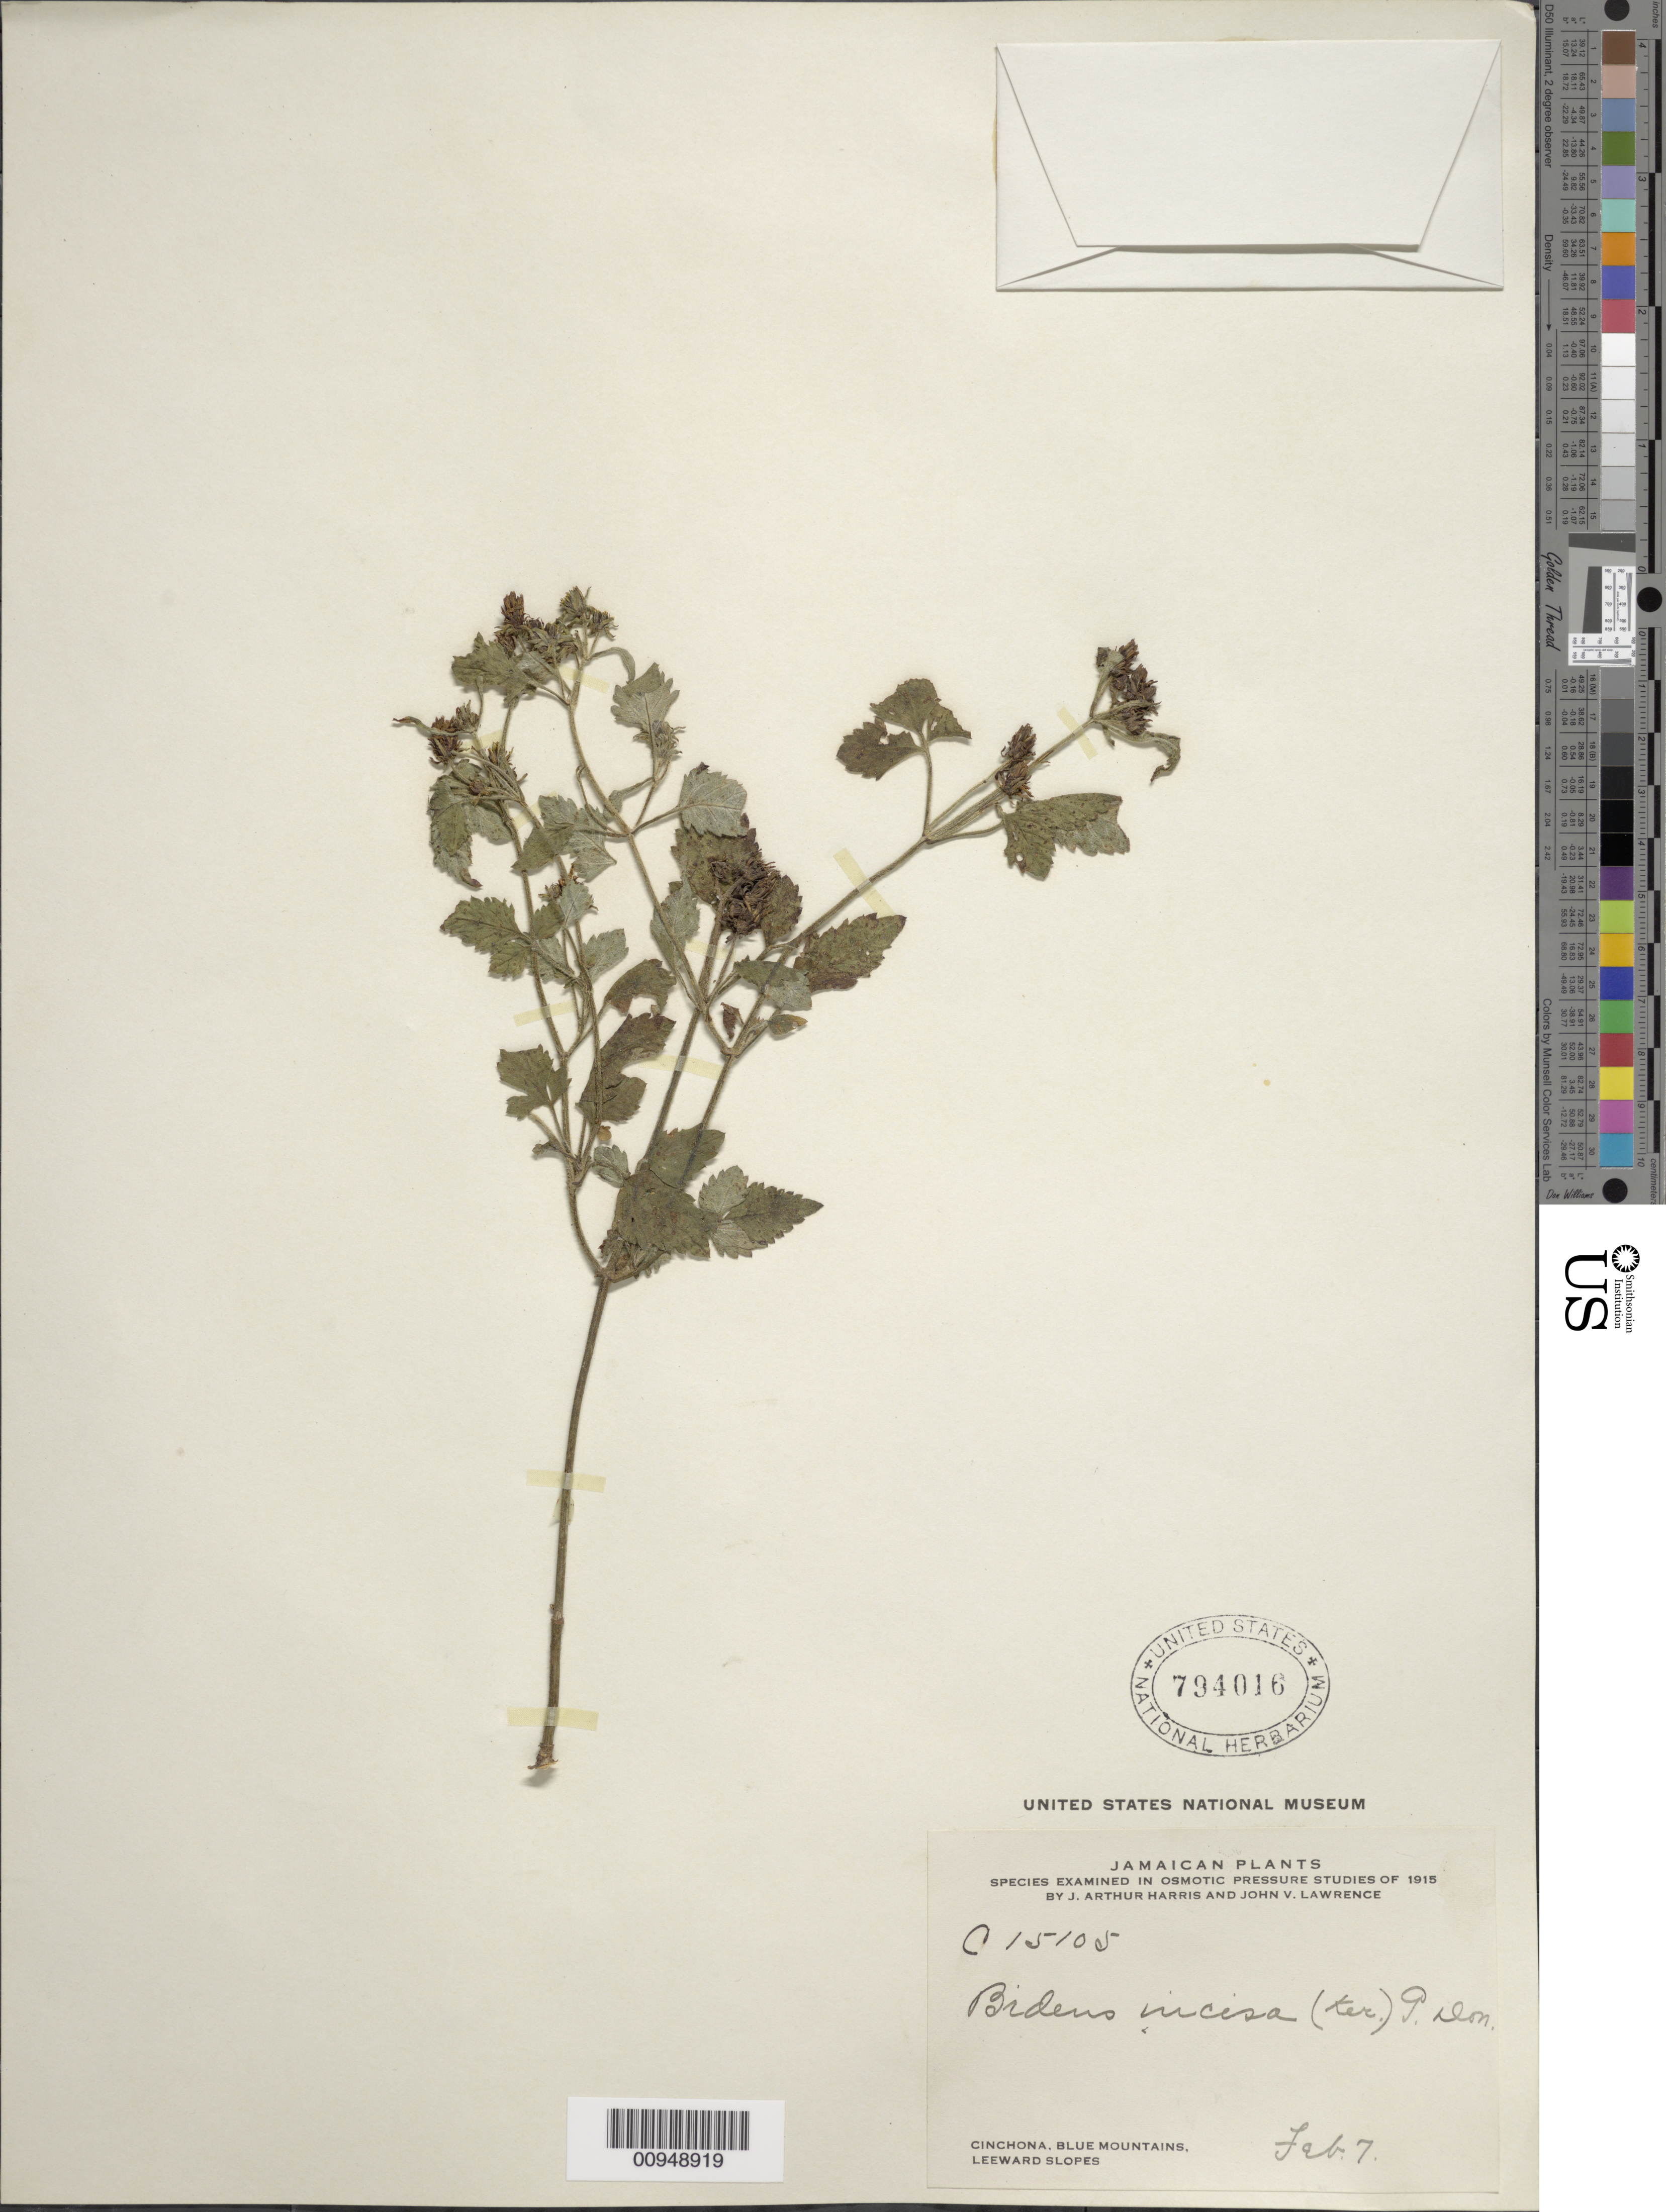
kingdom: Plantae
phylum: Tracheophyta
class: Magnoliopsida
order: Asterales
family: Asteraceae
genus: Bidens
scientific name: Bidens reptans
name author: (L.) G. Don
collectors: J. A. Harris & J. Lawrence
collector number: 15105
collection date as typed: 07 Feb 1915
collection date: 1915-02-07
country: Jamaica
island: Jamaica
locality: Cinchona, Blue Mountains, Leeward Slopes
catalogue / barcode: US 794016